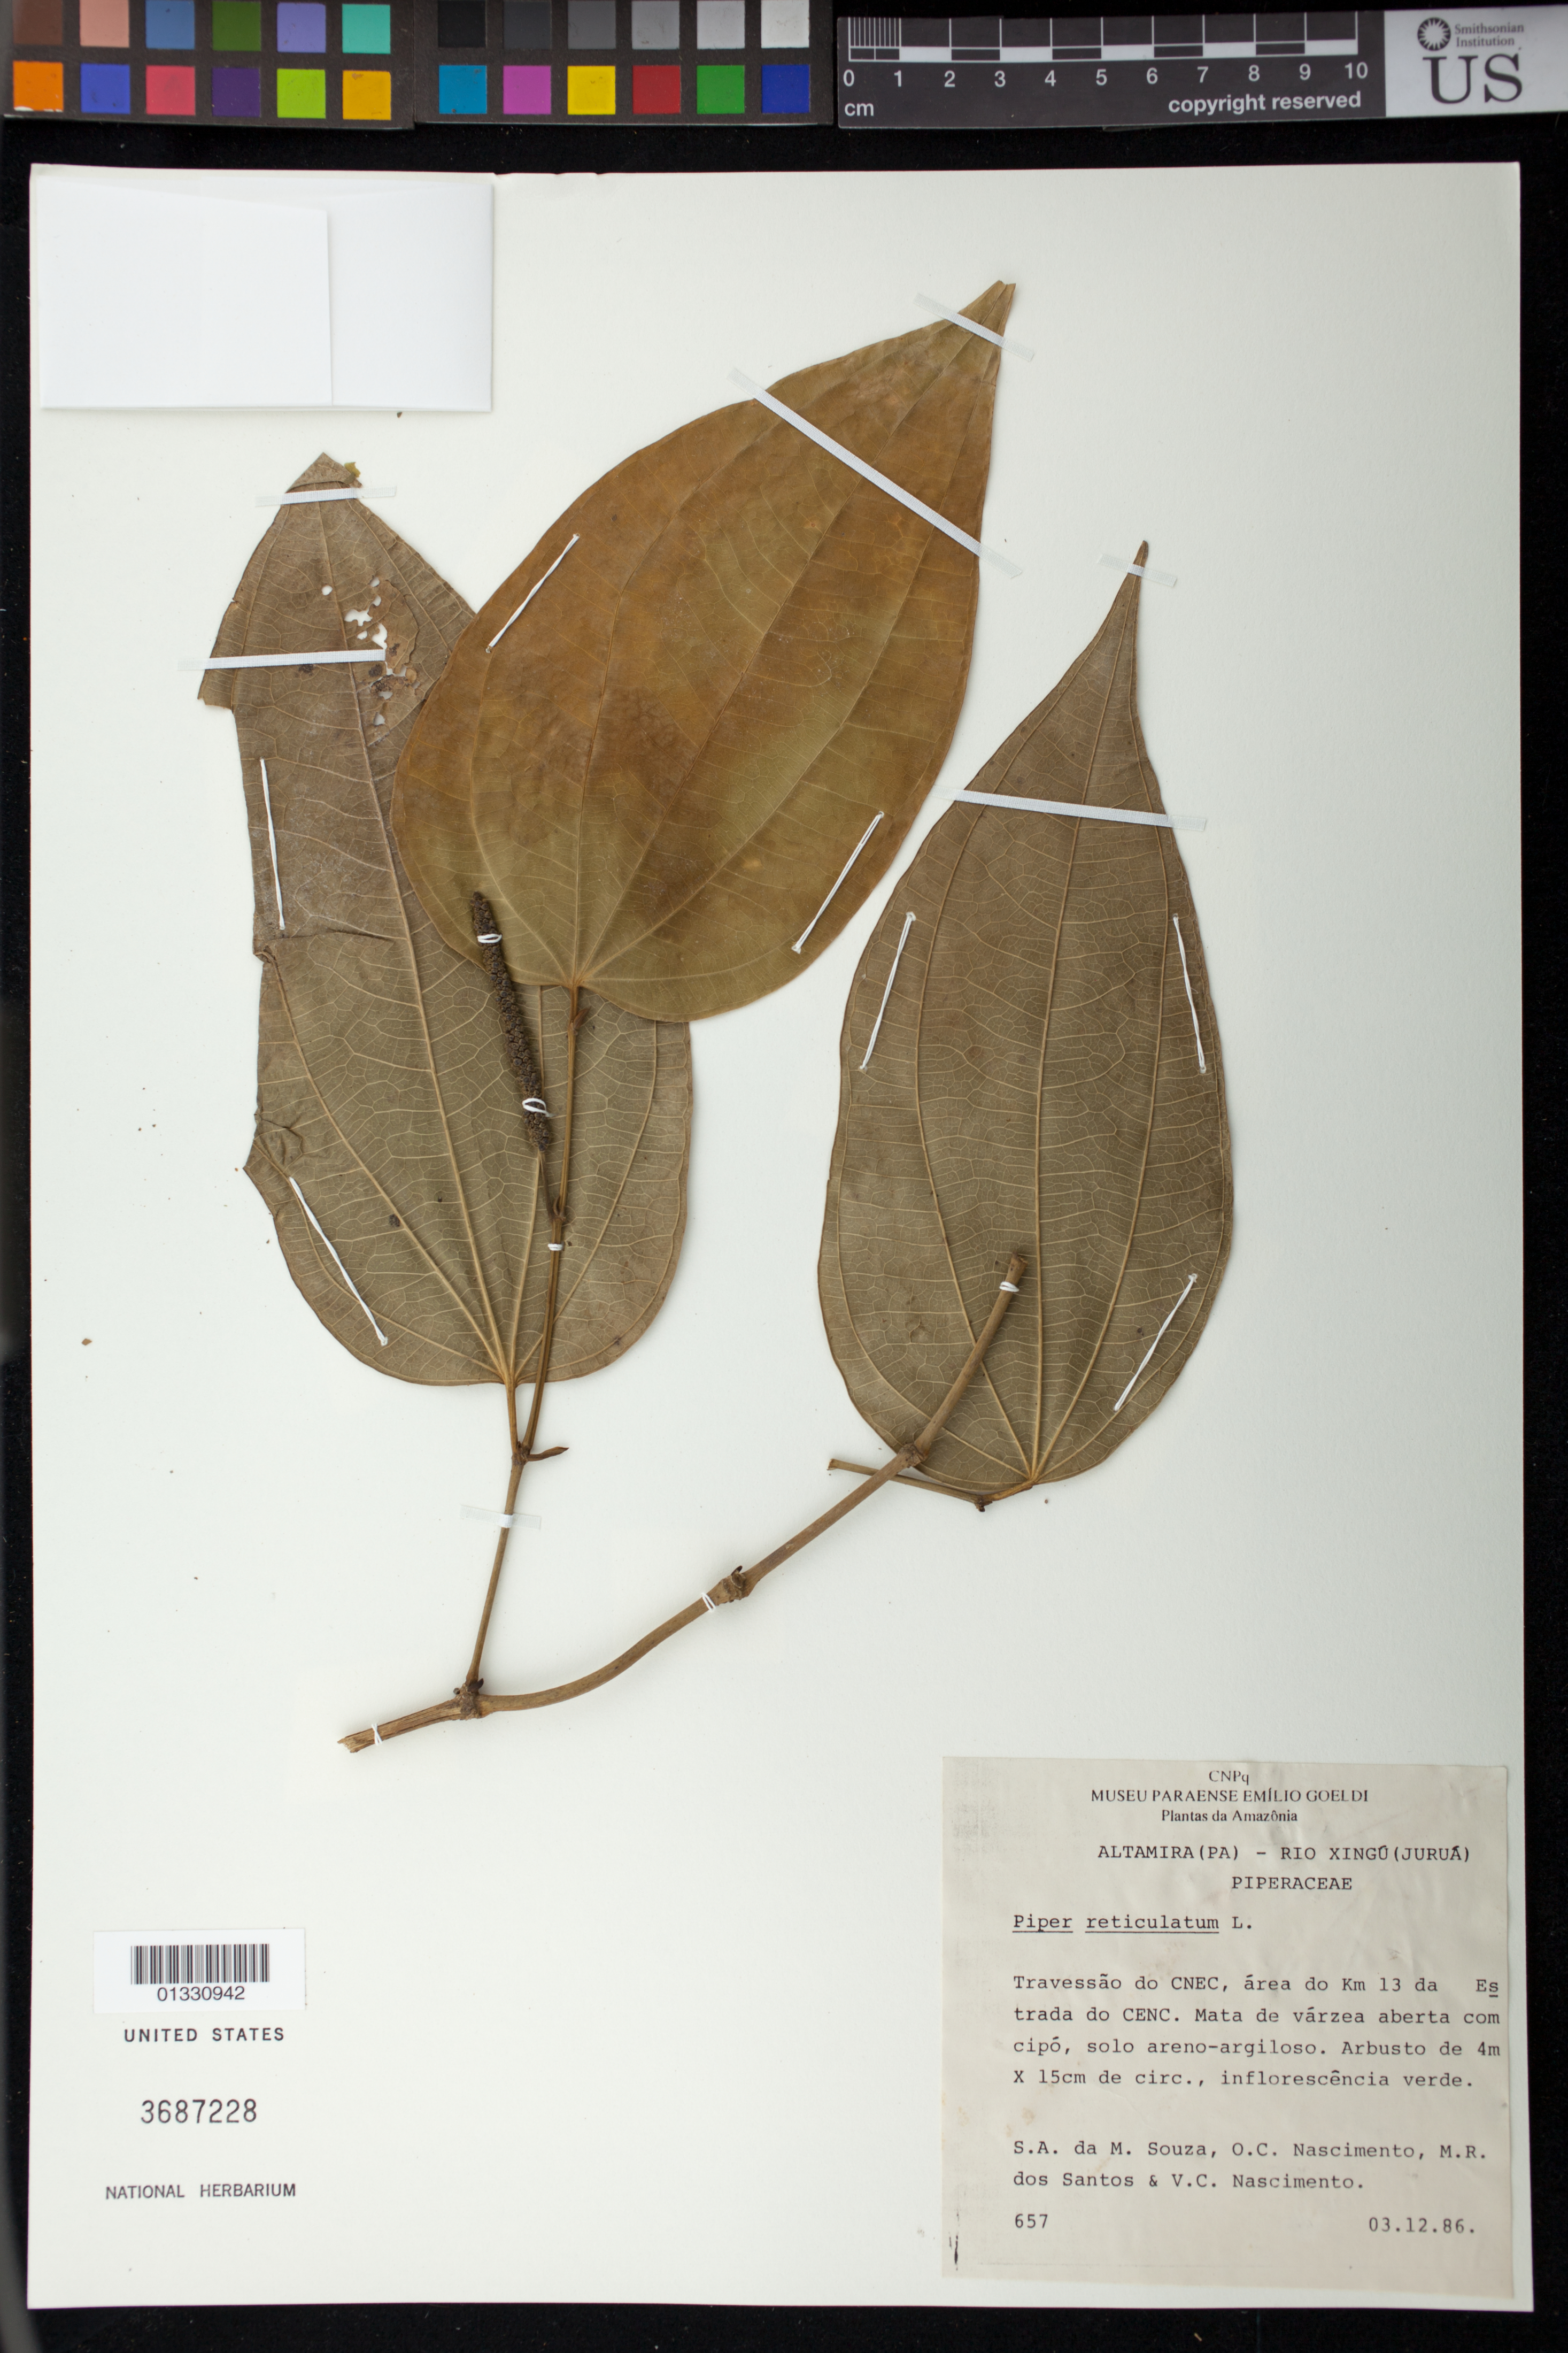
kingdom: Plantae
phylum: Tracheophyta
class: Magnoliopsida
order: Piperales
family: Piperaceae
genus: Piper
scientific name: Piper reticulatum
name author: L.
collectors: S. M. Athie de Souza, O. Nascimento, M. R. dos Santos & V. Nascimento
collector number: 657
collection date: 1986-12-03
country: Brazil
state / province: Pará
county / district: Altamira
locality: Travessão do CNEC, área do km 13 da Estrada do CENC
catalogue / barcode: US 3687228